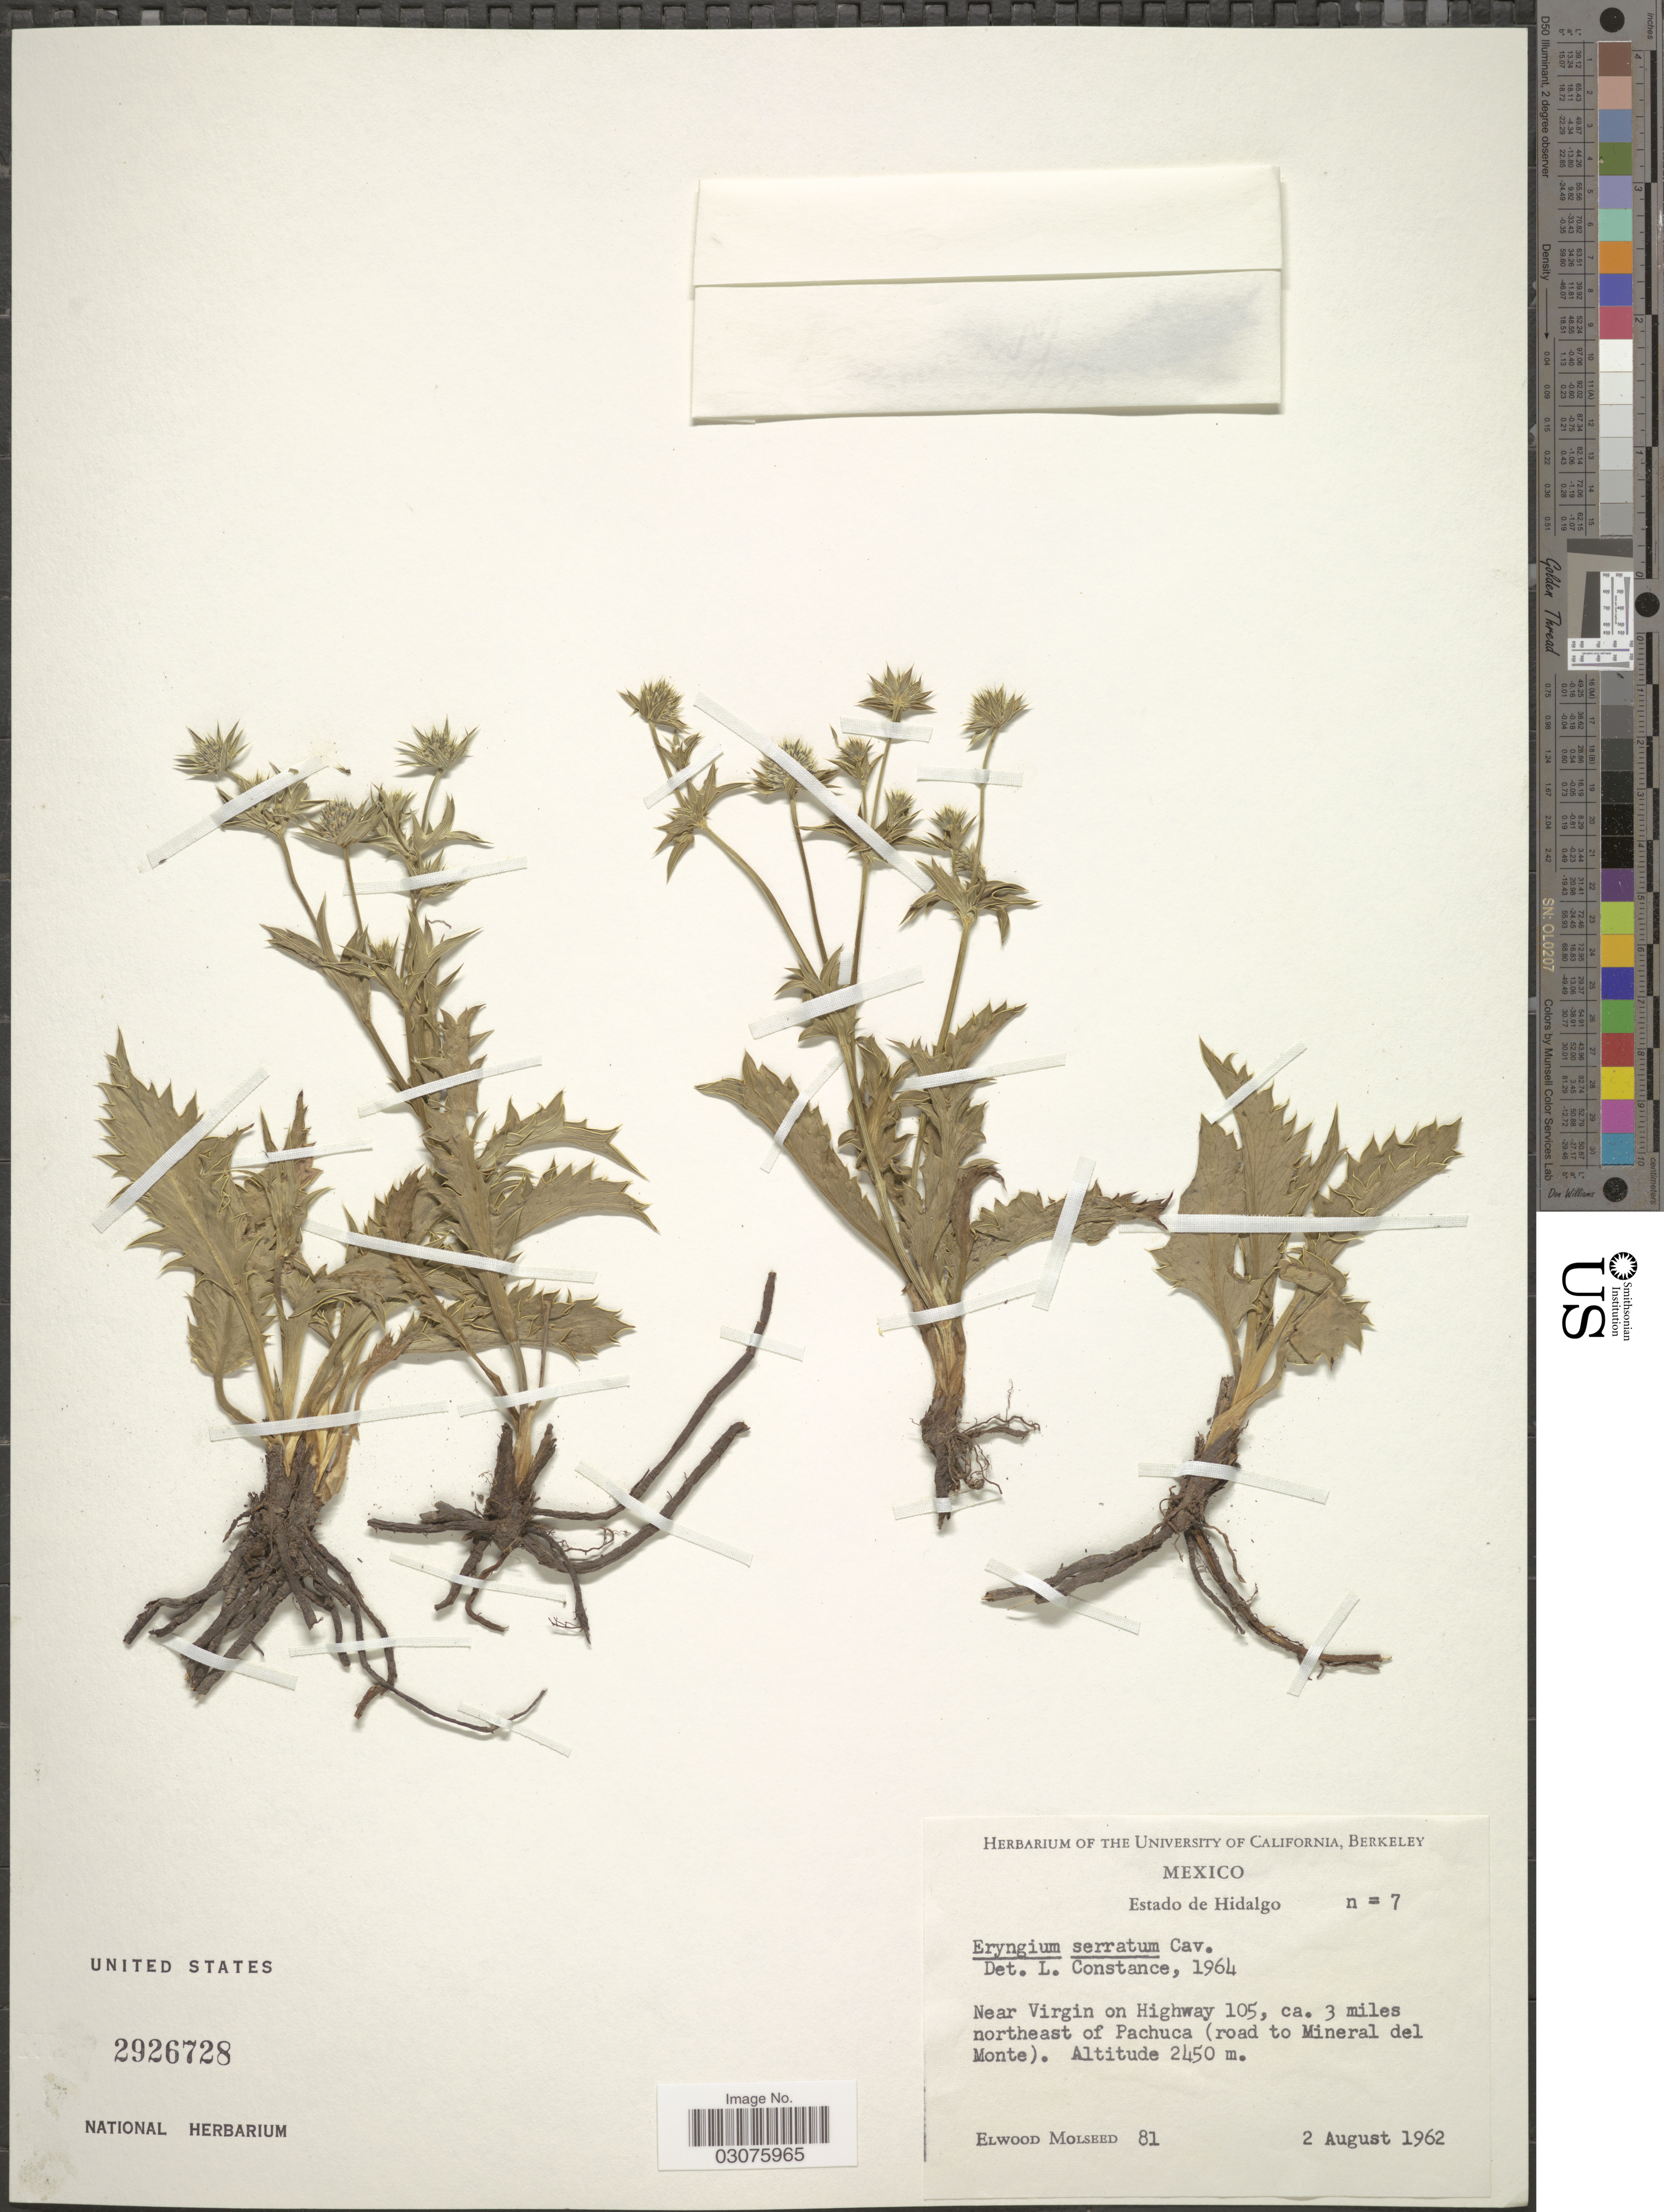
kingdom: Plantae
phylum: Tracheophyta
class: Magnoliopsida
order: Apiales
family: Apiaceae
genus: Eryngium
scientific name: Eryngium serratum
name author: Cav.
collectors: E. Molseed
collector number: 81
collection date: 1962-08-02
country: Mexico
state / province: Hidalgo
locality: Estado de Hidalgo. Near Virgin on Highway 105, ca. 3 miles northeast of Pachuca (road to Mineral del Monte).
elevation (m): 2450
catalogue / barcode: US 2926728